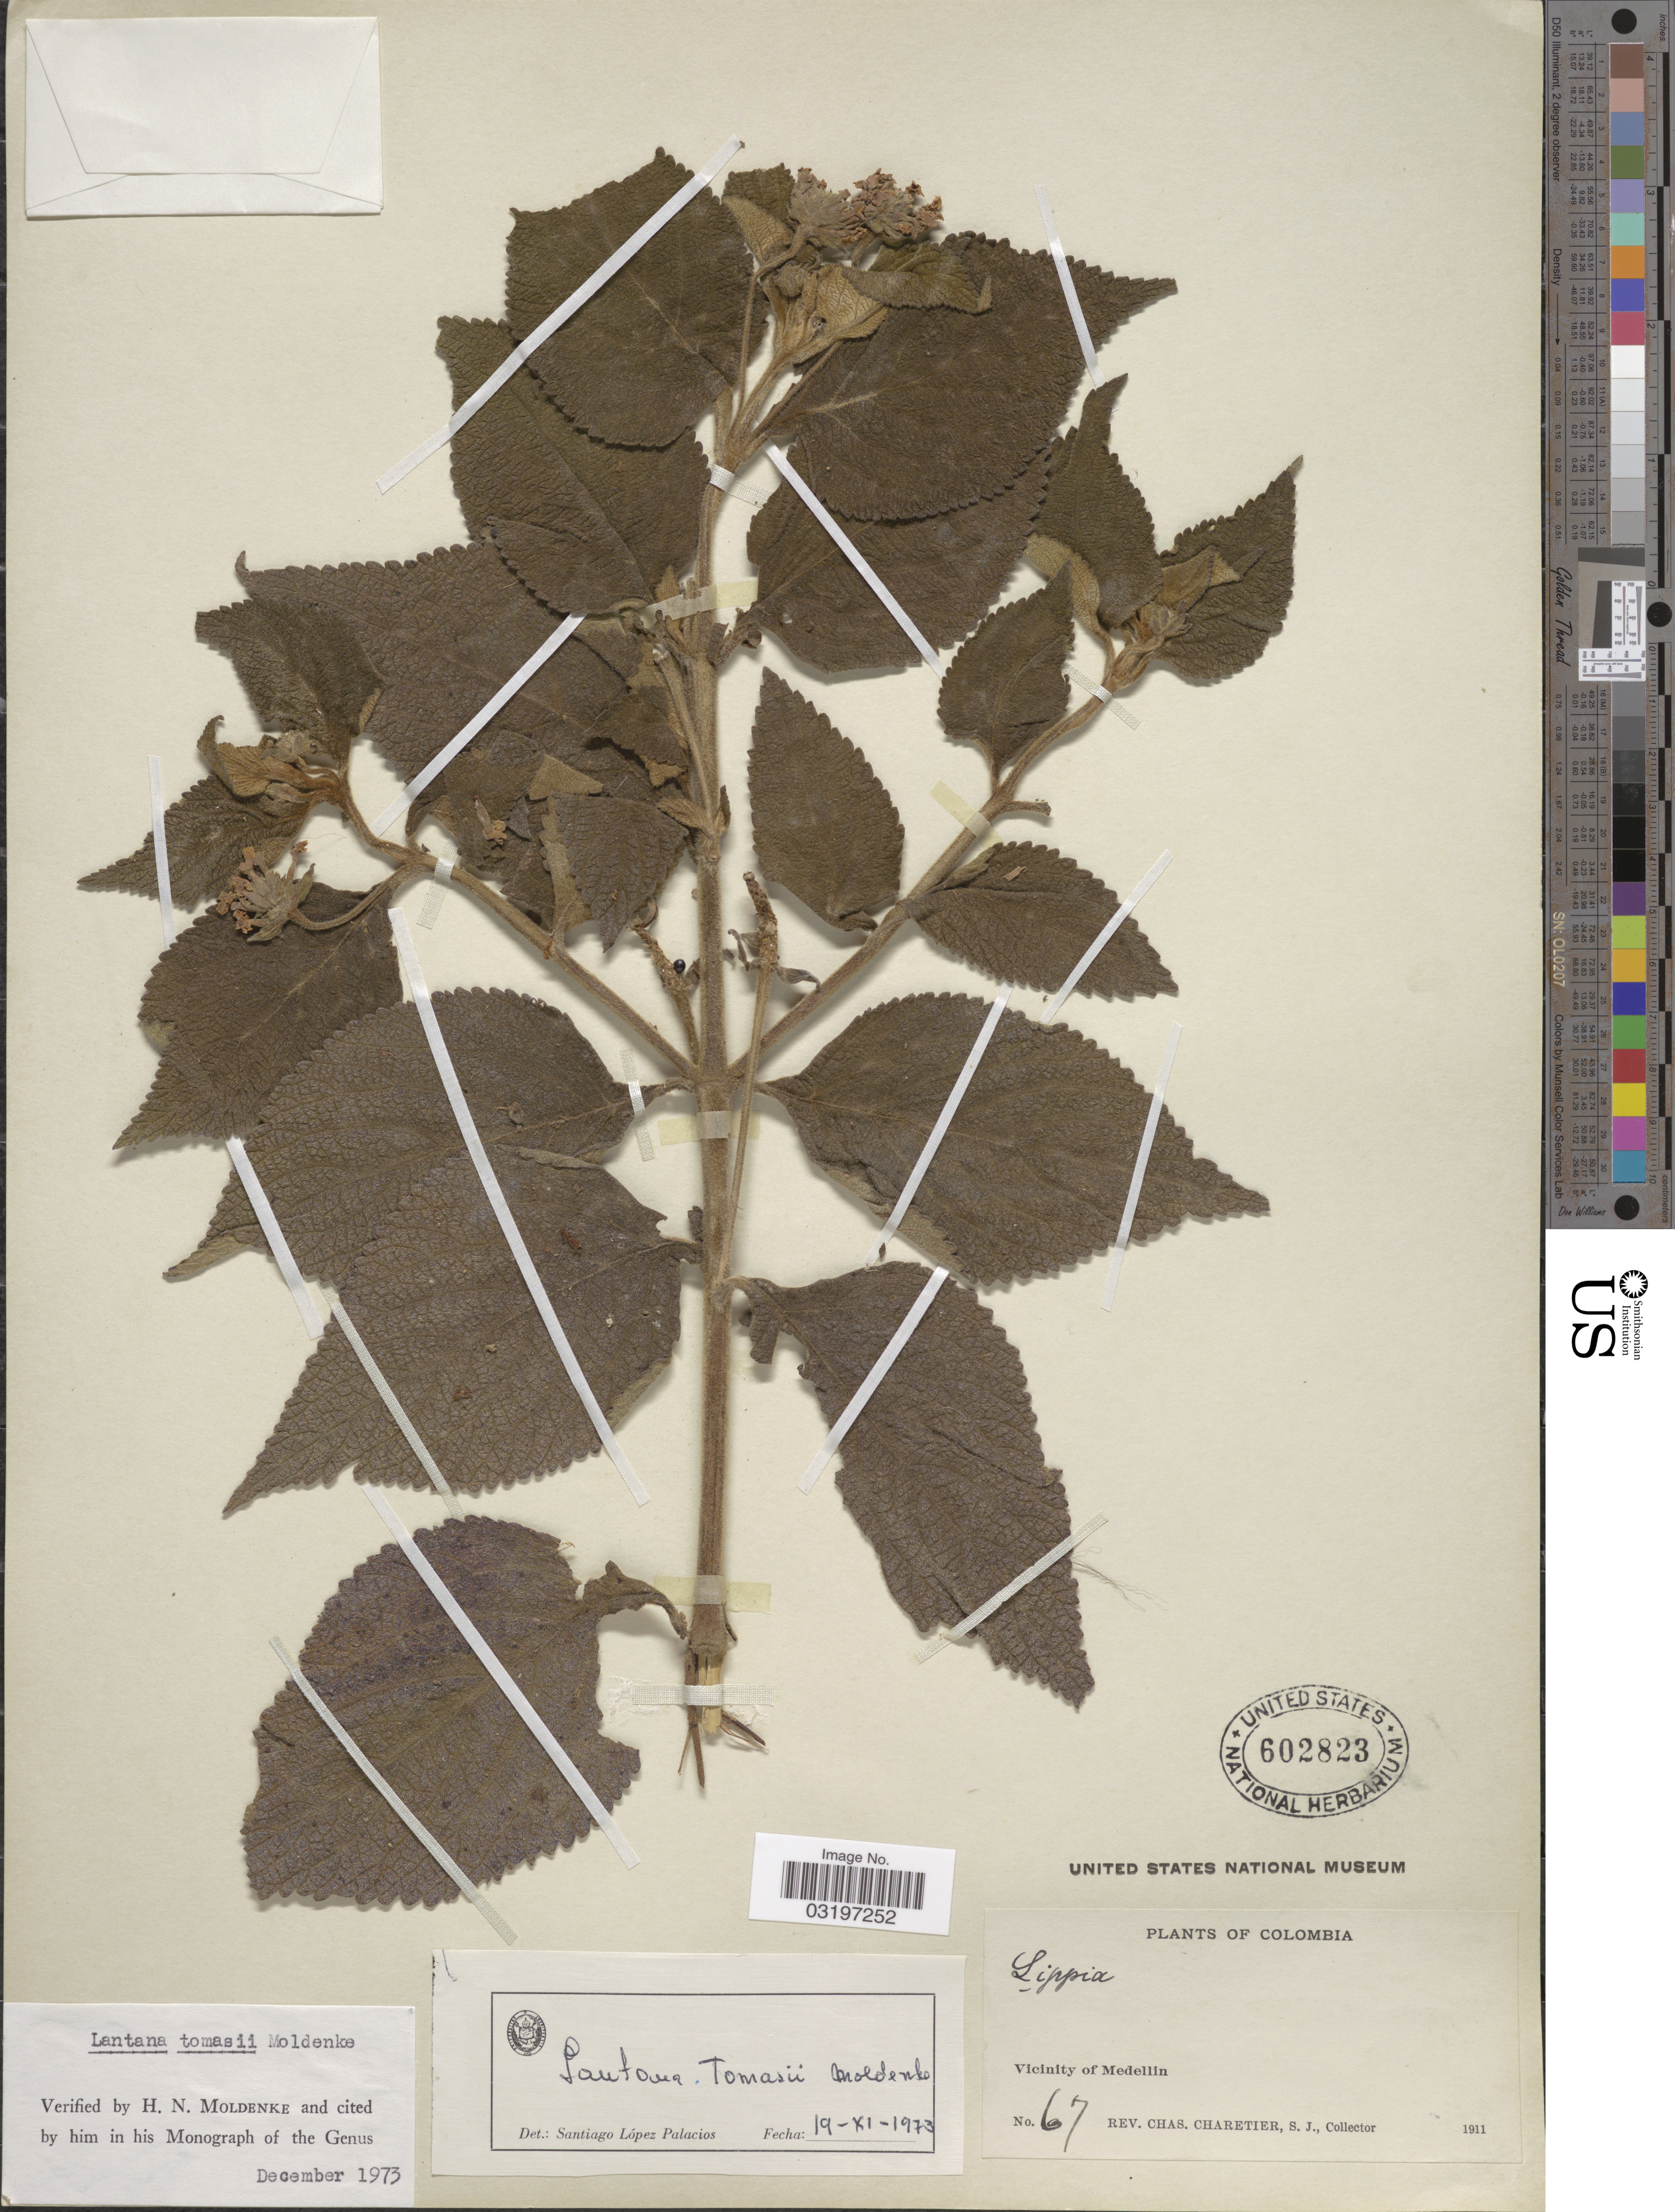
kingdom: Plantae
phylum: Tracheophyta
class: Magnoliopsida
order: Lamiales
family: Verbenaceae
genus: Lantana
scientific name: Lantana tomasii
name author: Moldenke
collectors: C. Charetier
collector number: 67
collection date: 1911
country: Colombia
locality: Vicinity of Medellin.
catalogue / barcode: US 602823